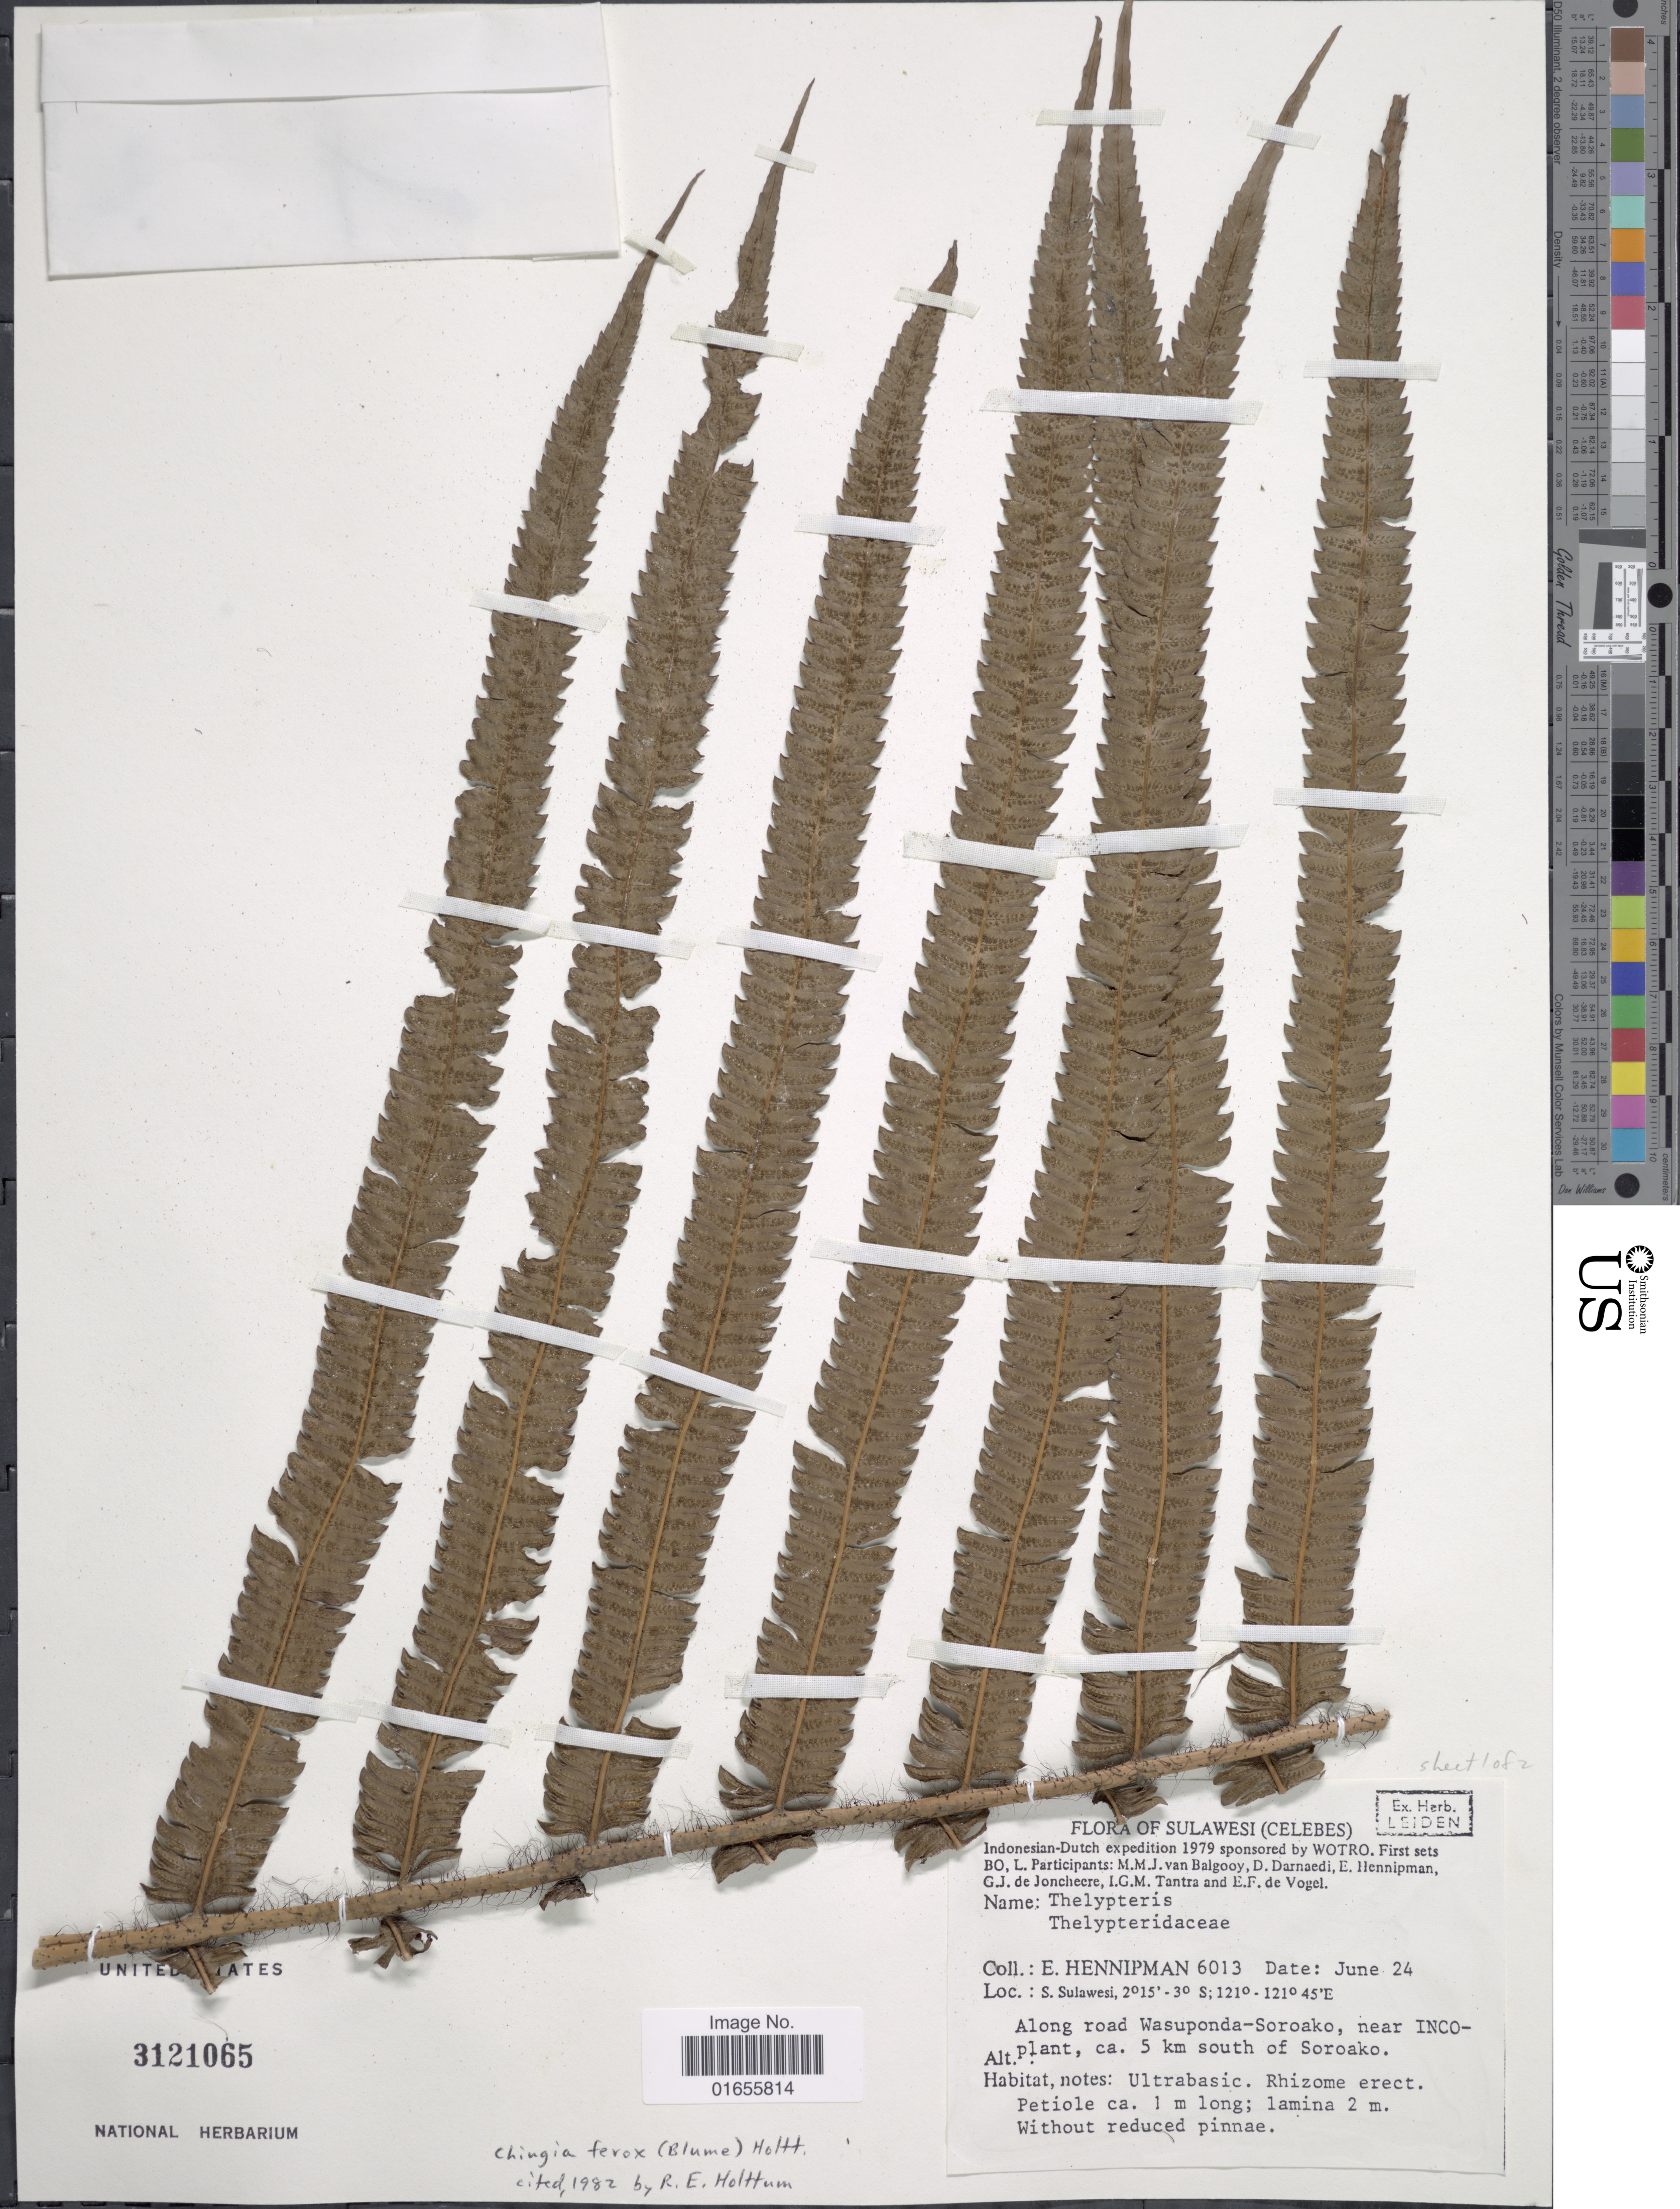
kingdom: Plantae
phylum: Tracheophyta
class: Polypodiopsida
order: Polypodiales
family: Thelypteridaceae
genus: Chingia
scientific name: Chingia ferox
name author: (Blume) Holttum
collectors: E. Hennipman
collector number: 6013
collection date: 1979-06-24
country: Indonesia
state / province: Sulawesi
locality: S. Sulawesi, along road Wasuponda - Soraoko, near Inco-plant, ca. 5 km south of Soroako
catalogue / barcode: US 3121065